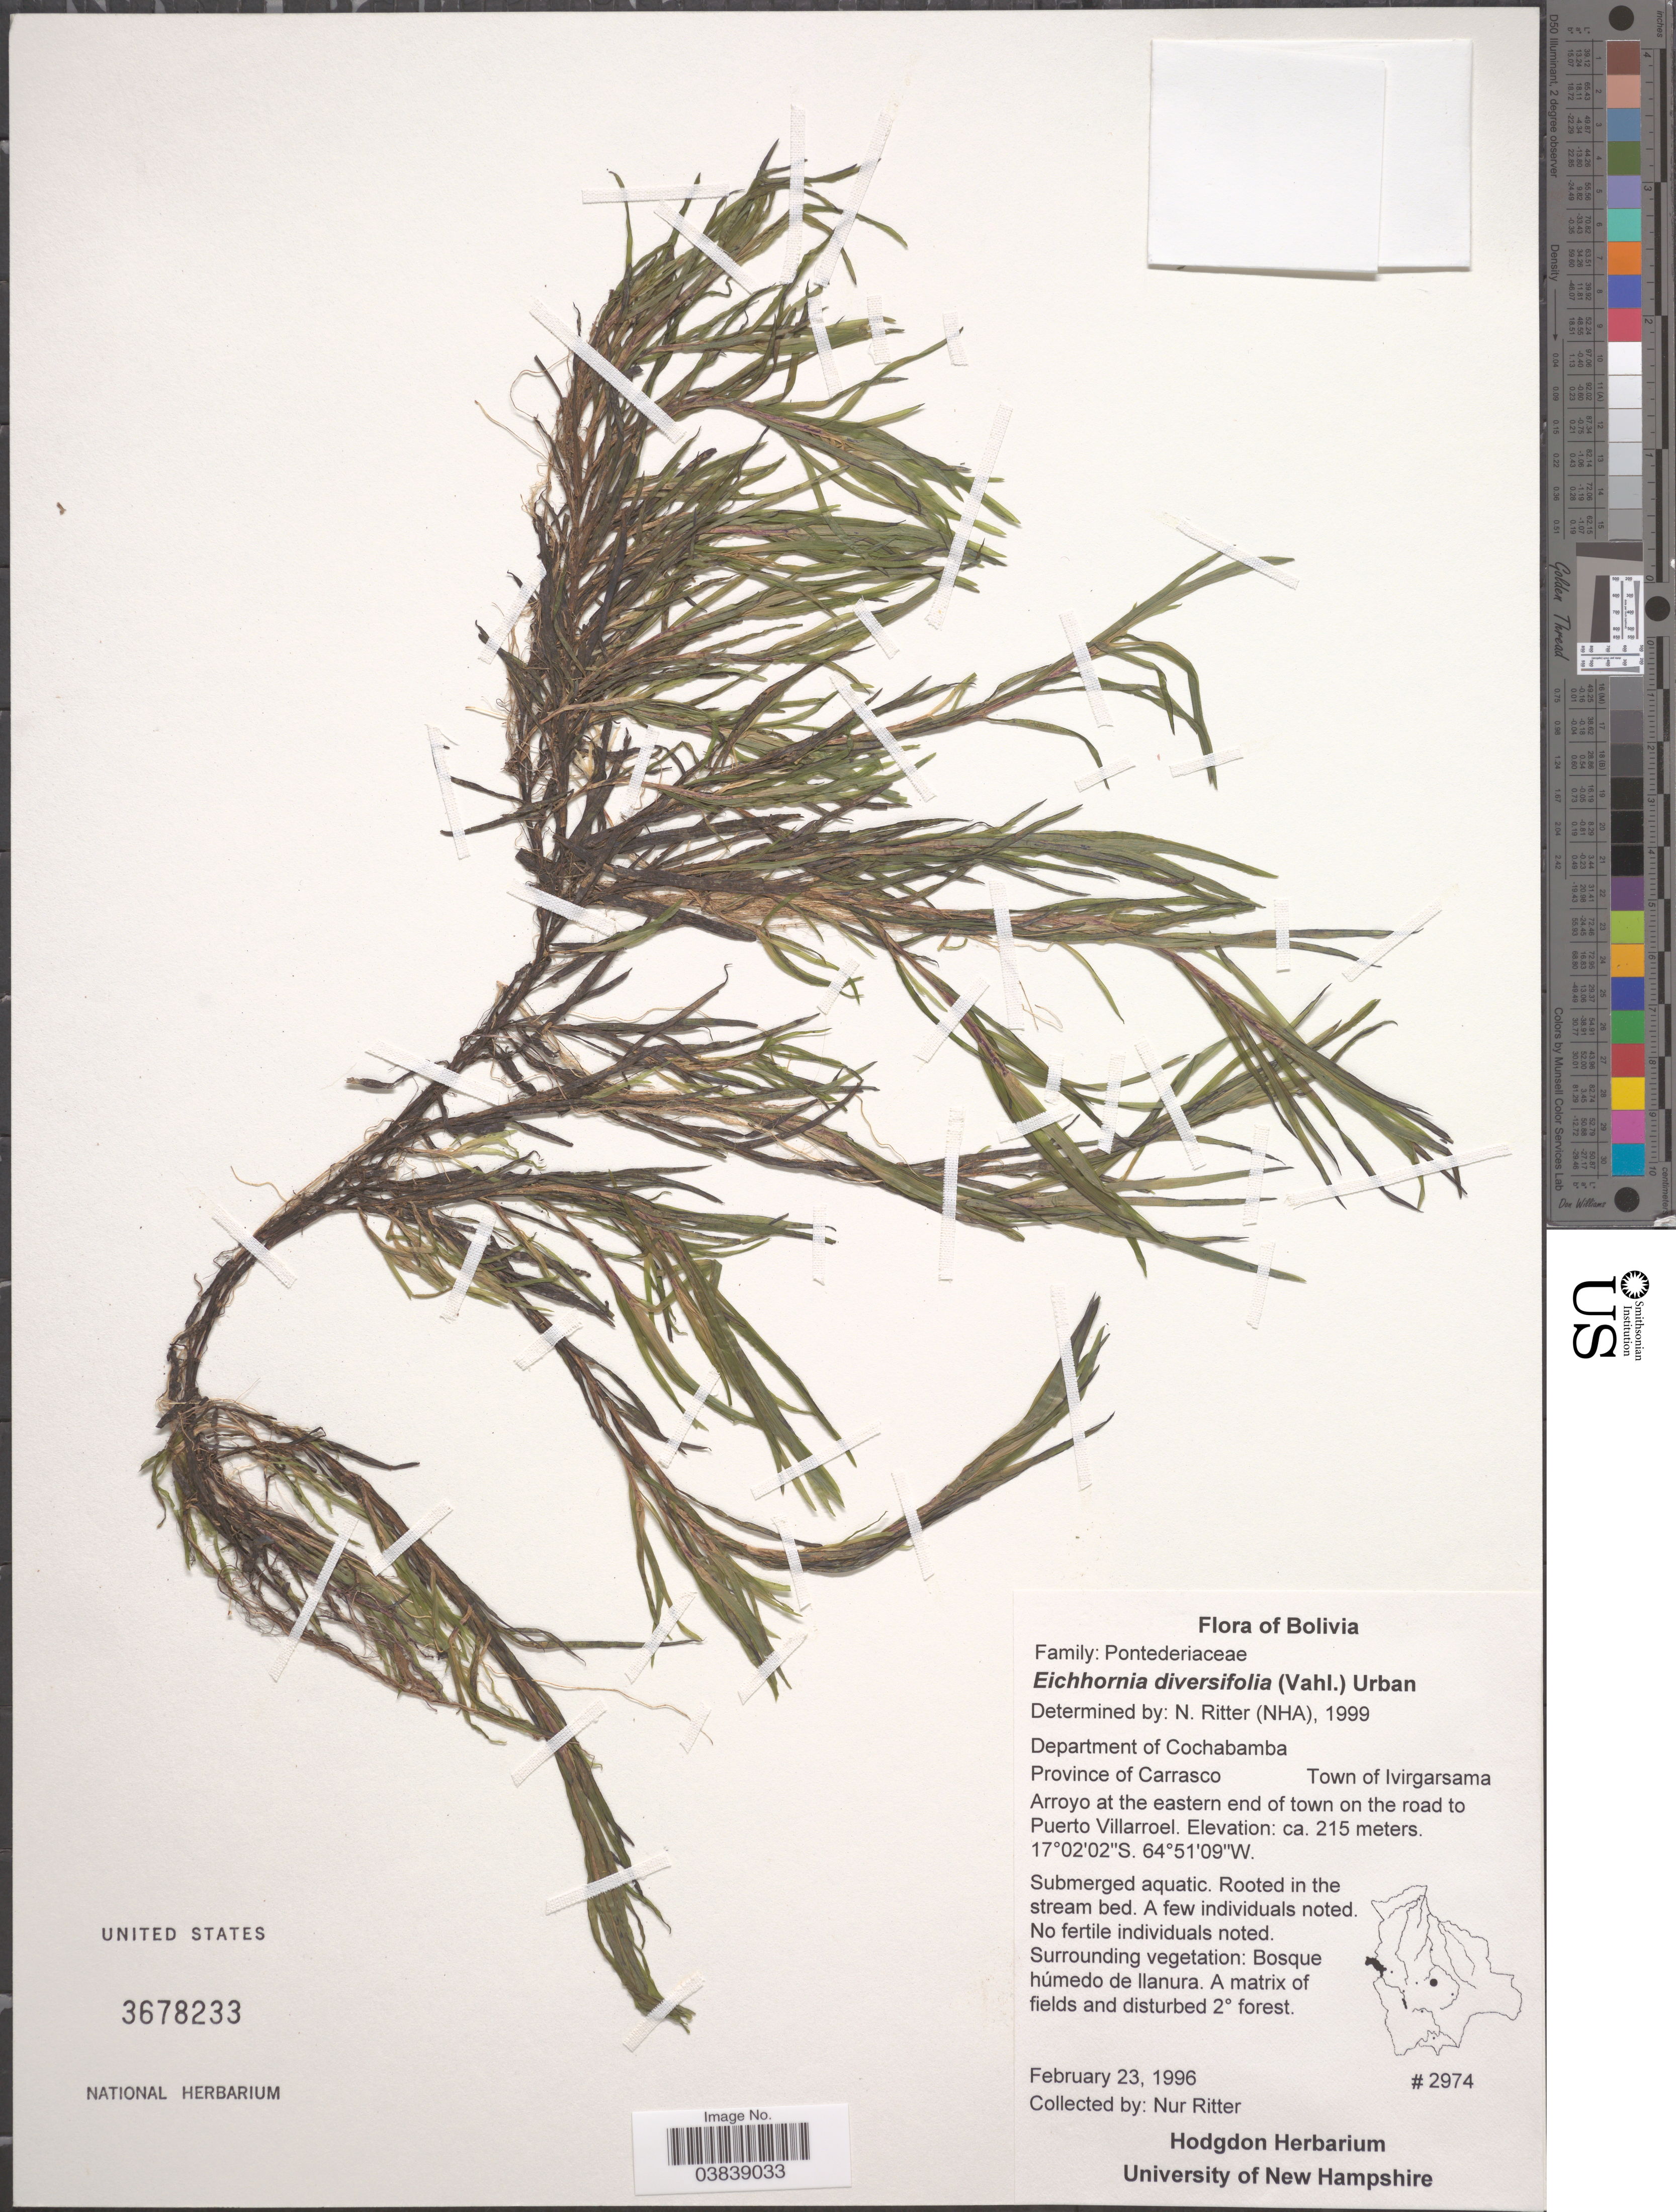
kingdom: Plantae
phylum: Tracheophyta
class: Liliopsida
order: Commelinales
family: Pontederiaceae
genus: Eichhornia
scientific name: Eichhornia diversifolia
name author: (Vahl) Urb.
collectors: N. Ritter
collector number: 2974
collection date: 1996-02-23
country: Bolivia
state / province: Cochabamba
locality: Department of Cochabamba. Province of Carrasco. Town of Ivirgarsama. Arroyo at the eastern end of town on the road to Puerto Villarroel.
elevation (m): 215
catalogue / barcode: US 3678233